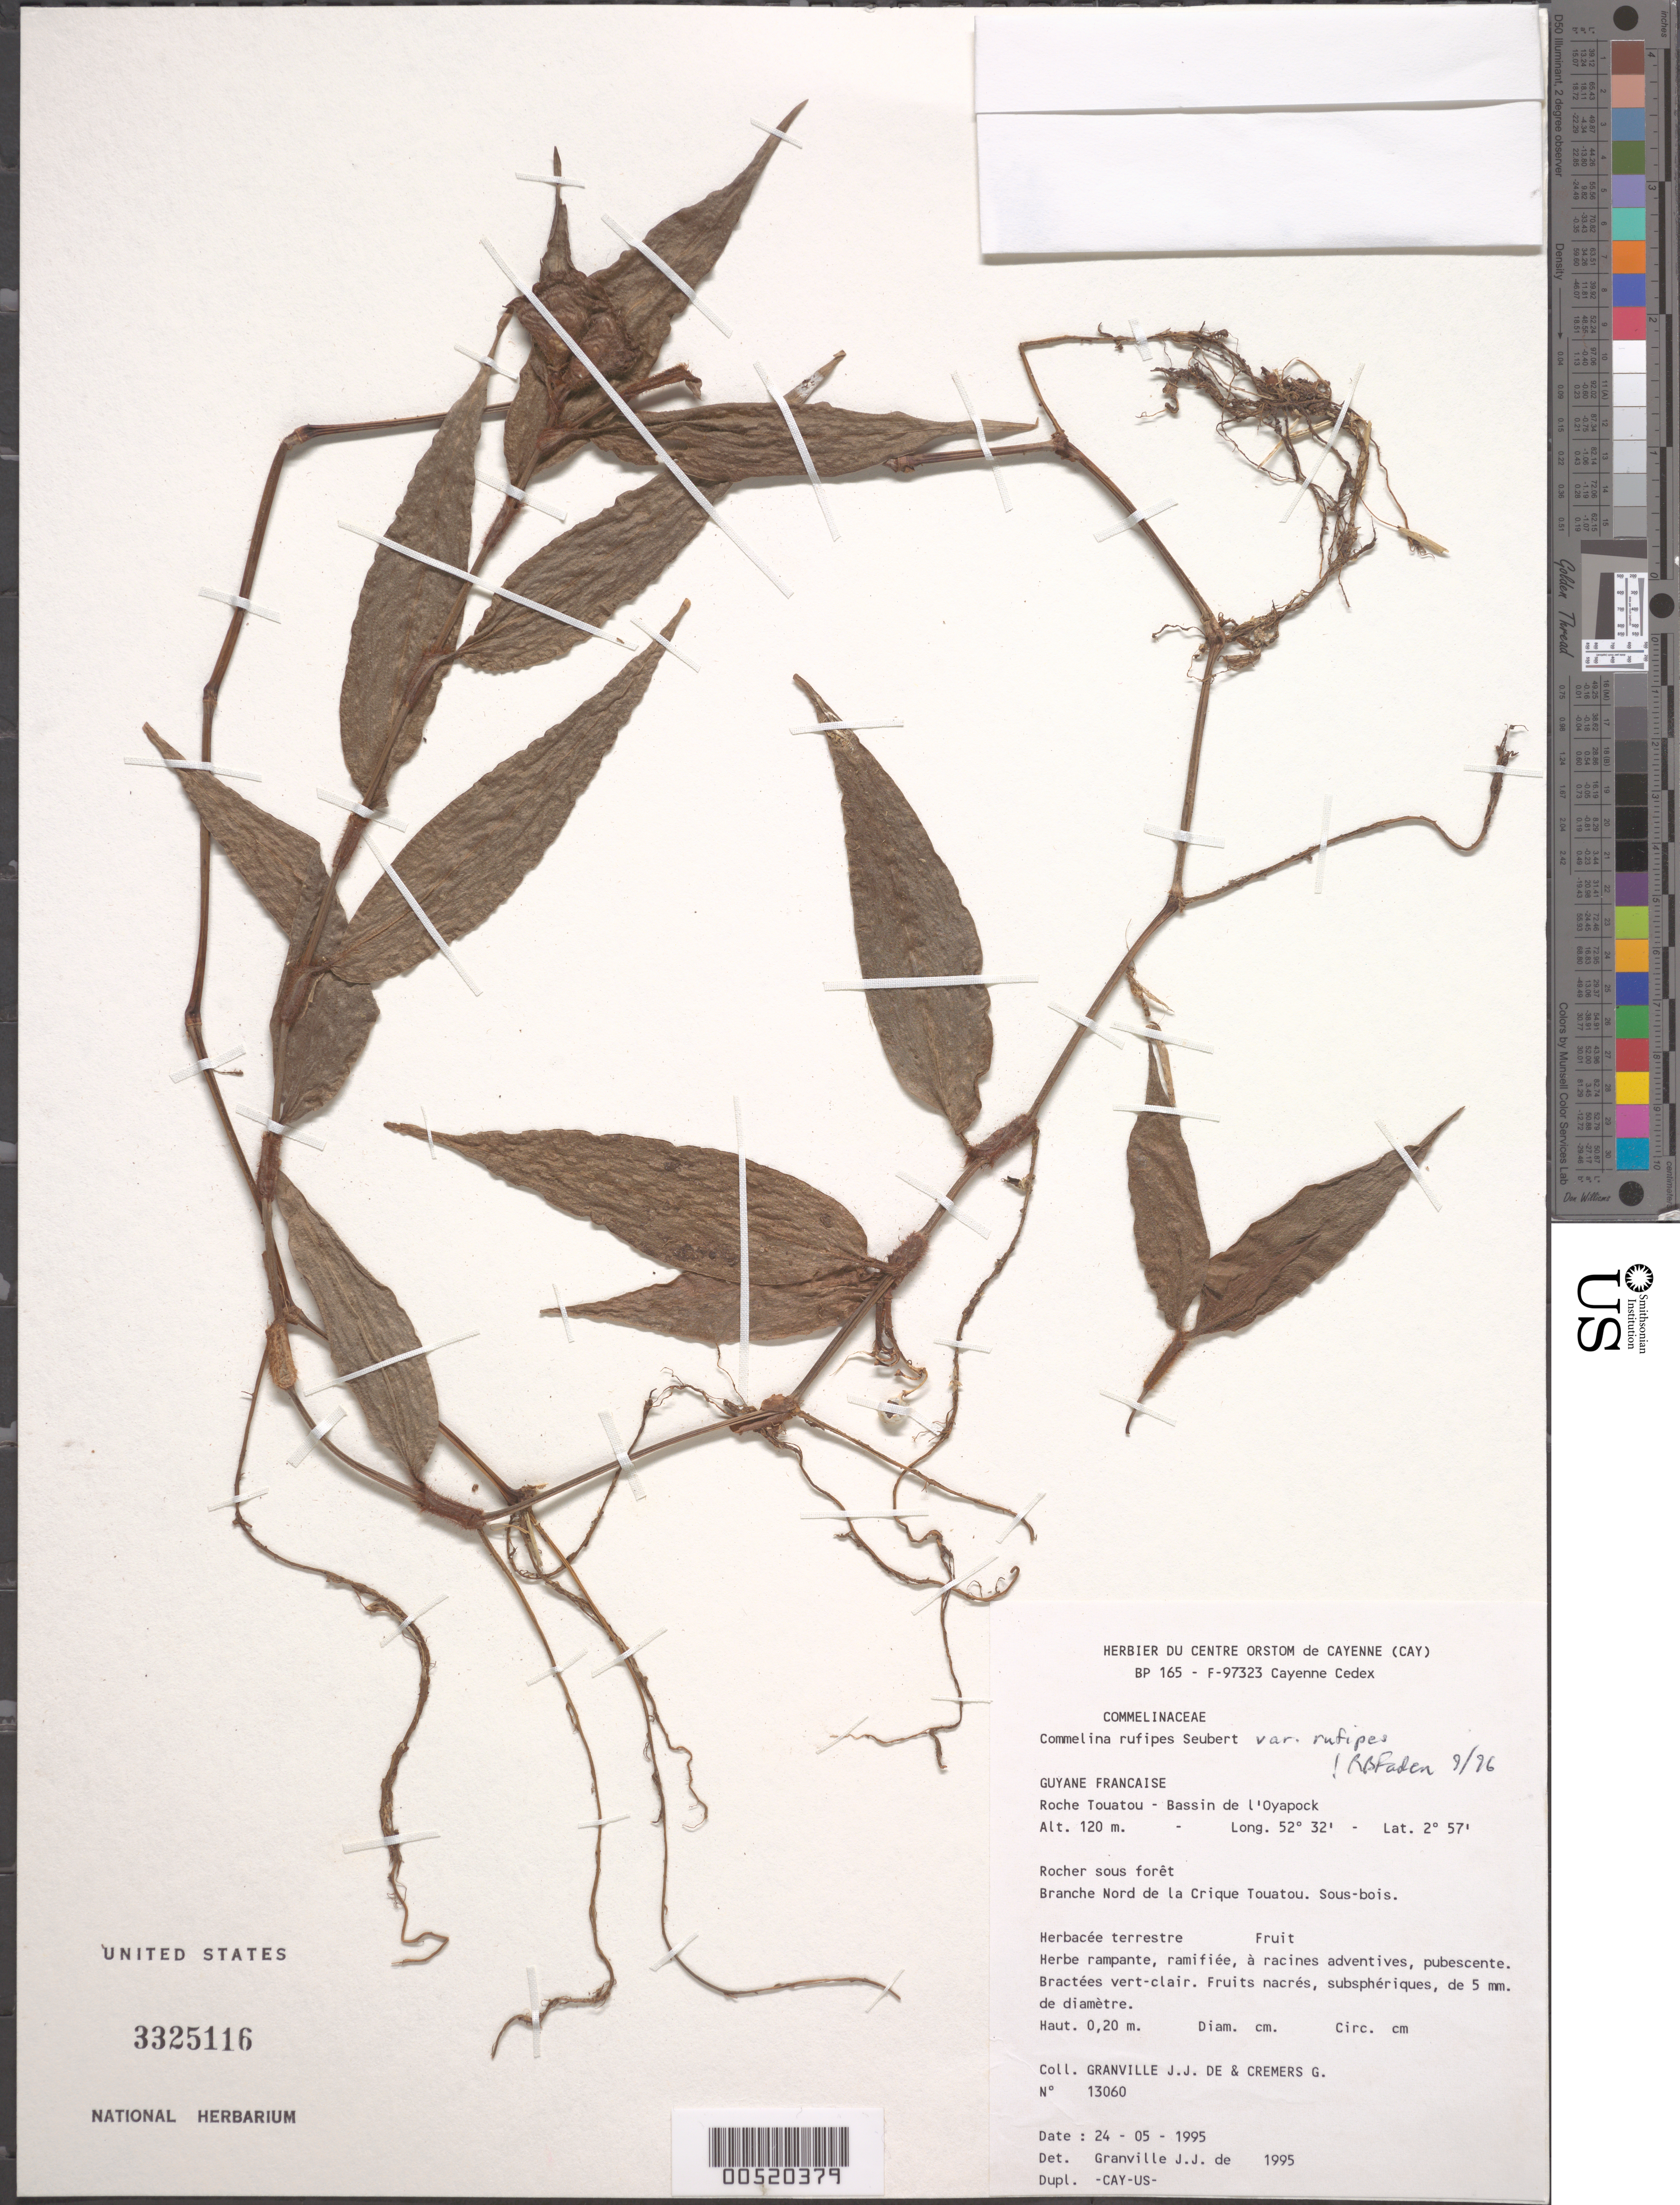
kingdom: Plantae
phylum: Tracheophyta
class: Liliopsida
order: Commelinales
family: Commelinaceae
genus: Commelina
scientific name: Commelina rufipes var. rufipes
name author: Seub.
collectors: J.-J. de Granville & G. Cremers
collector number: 13060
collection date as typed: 24 May 1996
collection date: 1996-05-24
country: French Guiana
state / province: Cayenne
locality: Roche touatou - bassin de l'oyapock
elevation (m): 120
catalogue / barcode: US 33325116